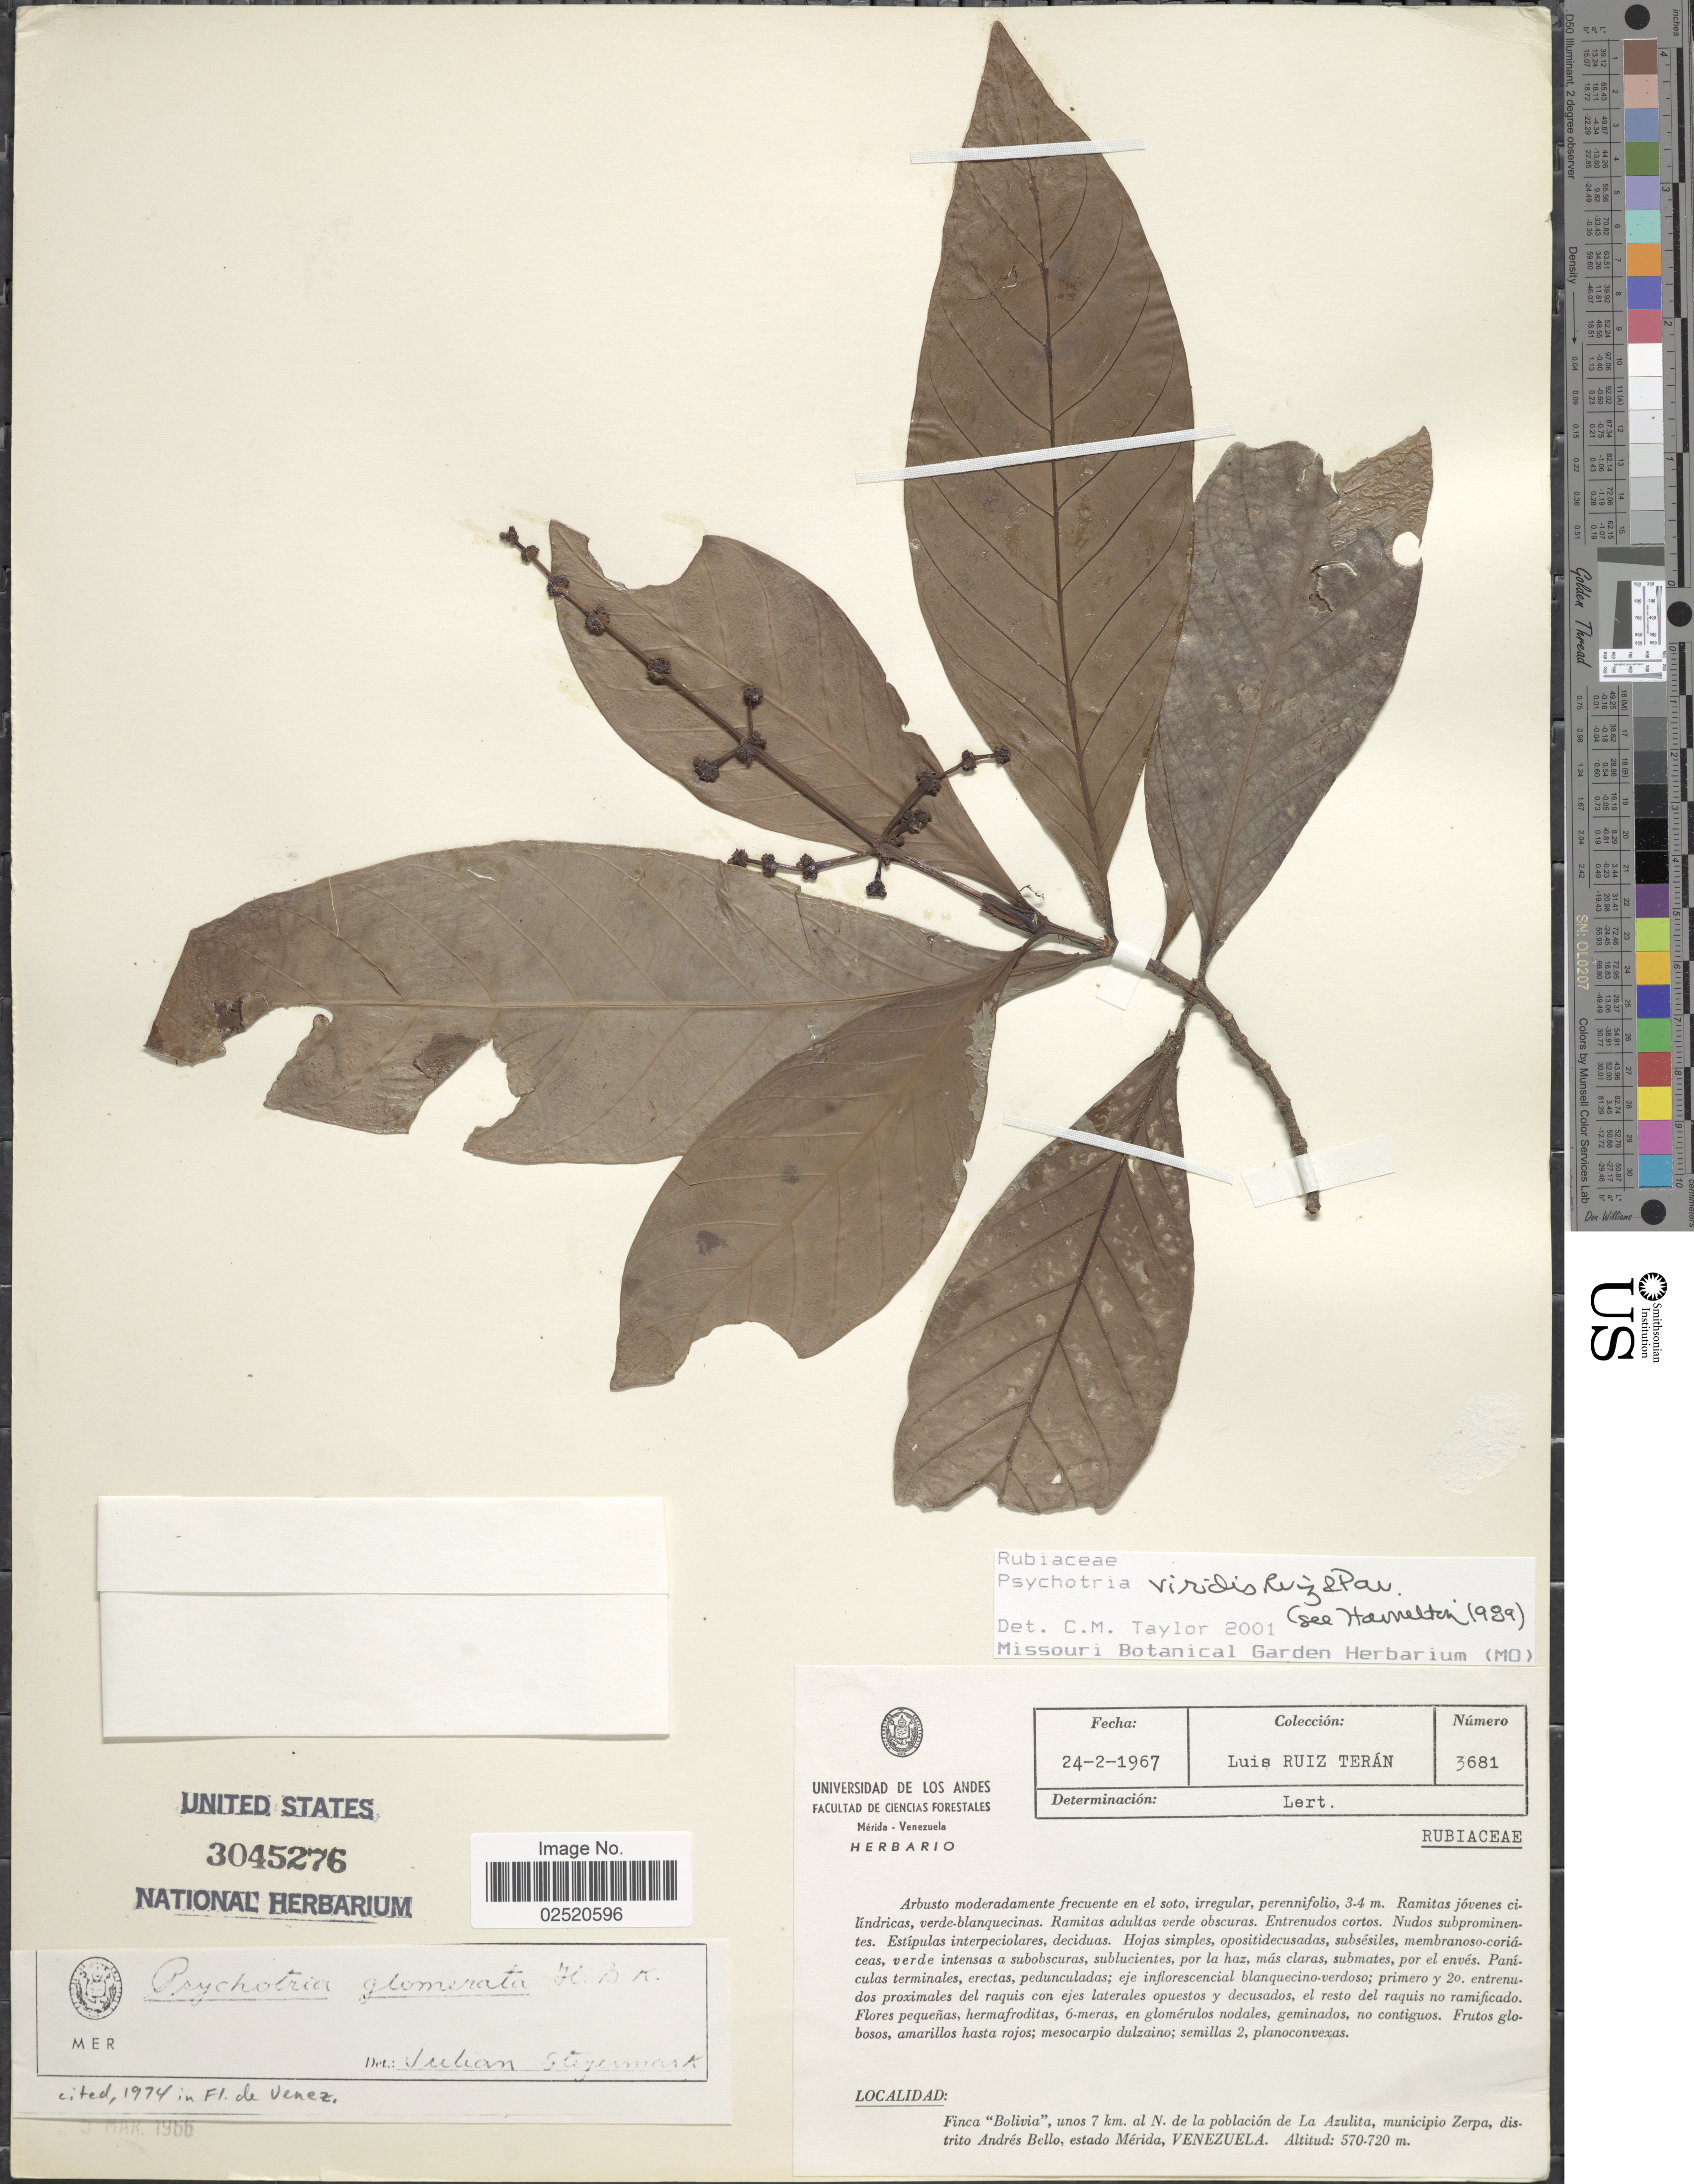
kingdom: Plantae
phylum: Tracheophyta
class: Magnoliopsida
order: Gentianales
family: Rubiaceae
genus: Psychotria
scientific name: Psychotria viridis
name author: Ruiz & Pav.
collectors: L. Teran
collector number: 3681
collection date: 1967-02-24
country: Venezuela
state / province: Mérida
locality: Finca "Bolivia", unos 7 km. al N. de la población de La Azulita, municipio Zerpa, distrito Andrés Bello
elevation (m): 570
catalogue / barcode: US 3045276